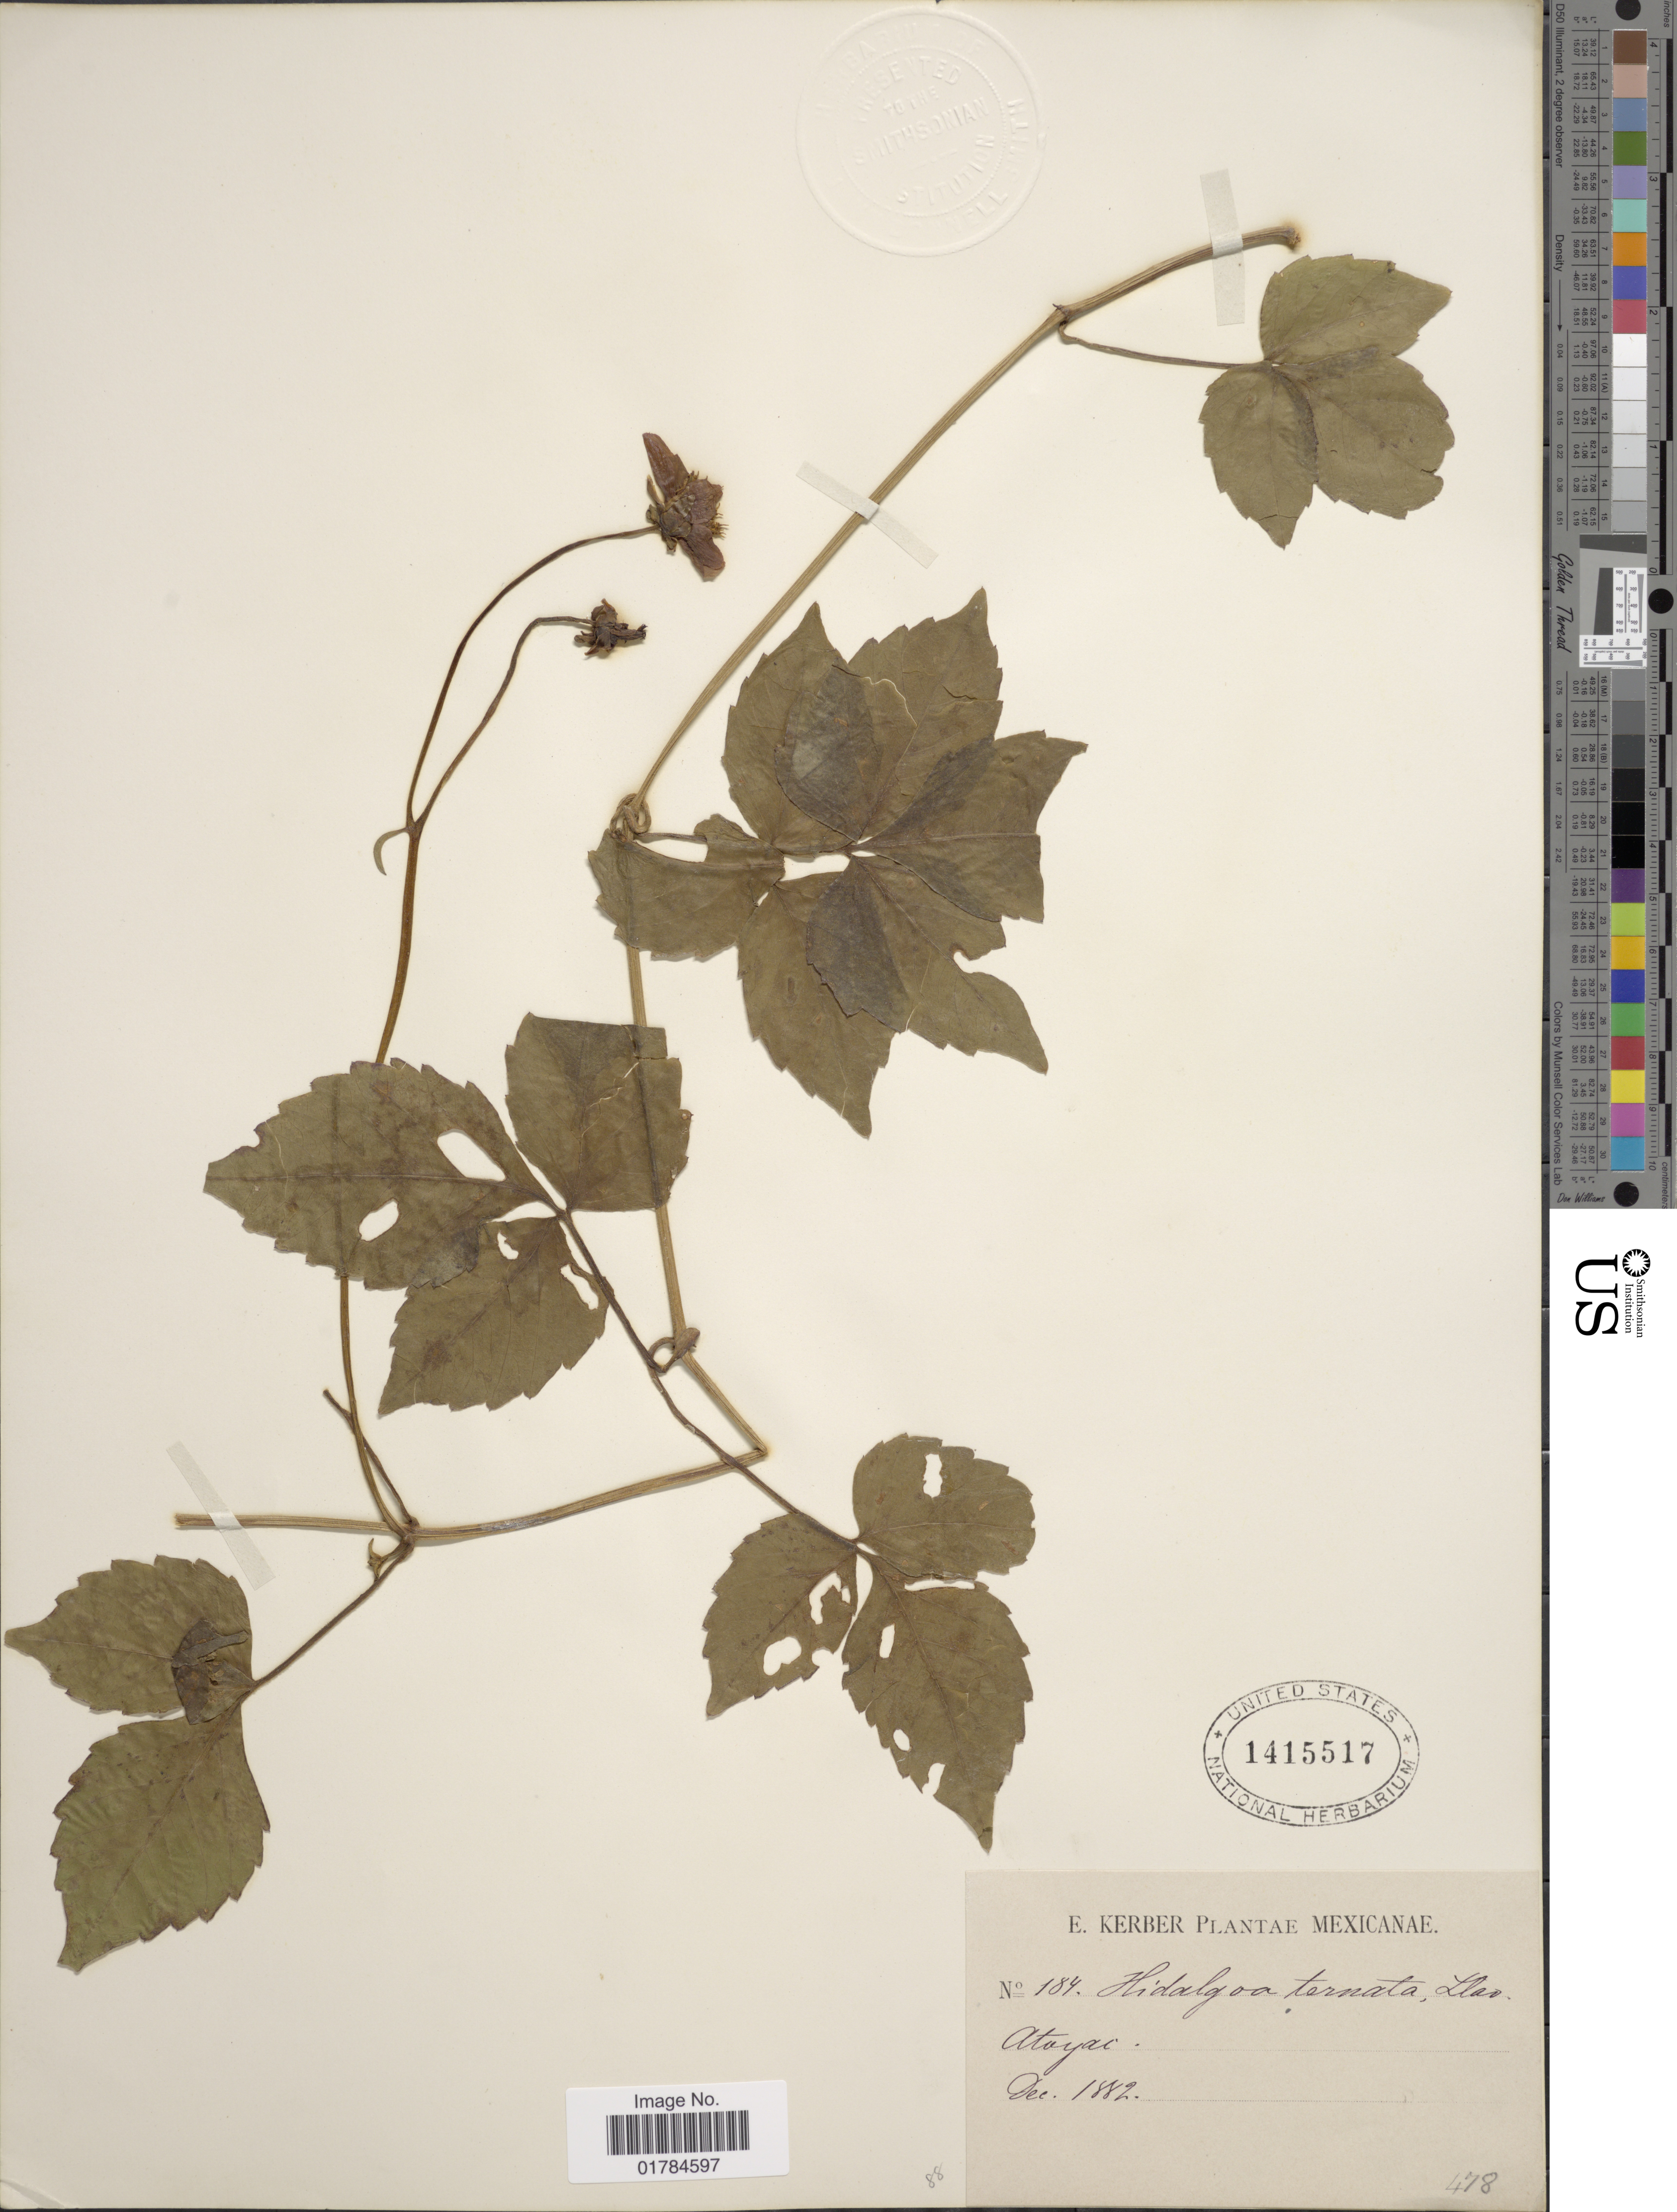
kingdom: Plantae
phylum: Tracheophyta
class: Magnoliopsida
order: Asterales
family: Asteraceae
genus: Hidalgoa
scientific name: Hidalgoa ternata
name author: La Llave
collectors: E. Kerber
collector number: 184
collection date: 1882-12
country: Mexico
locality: Atoyac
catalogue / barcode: US 1415517